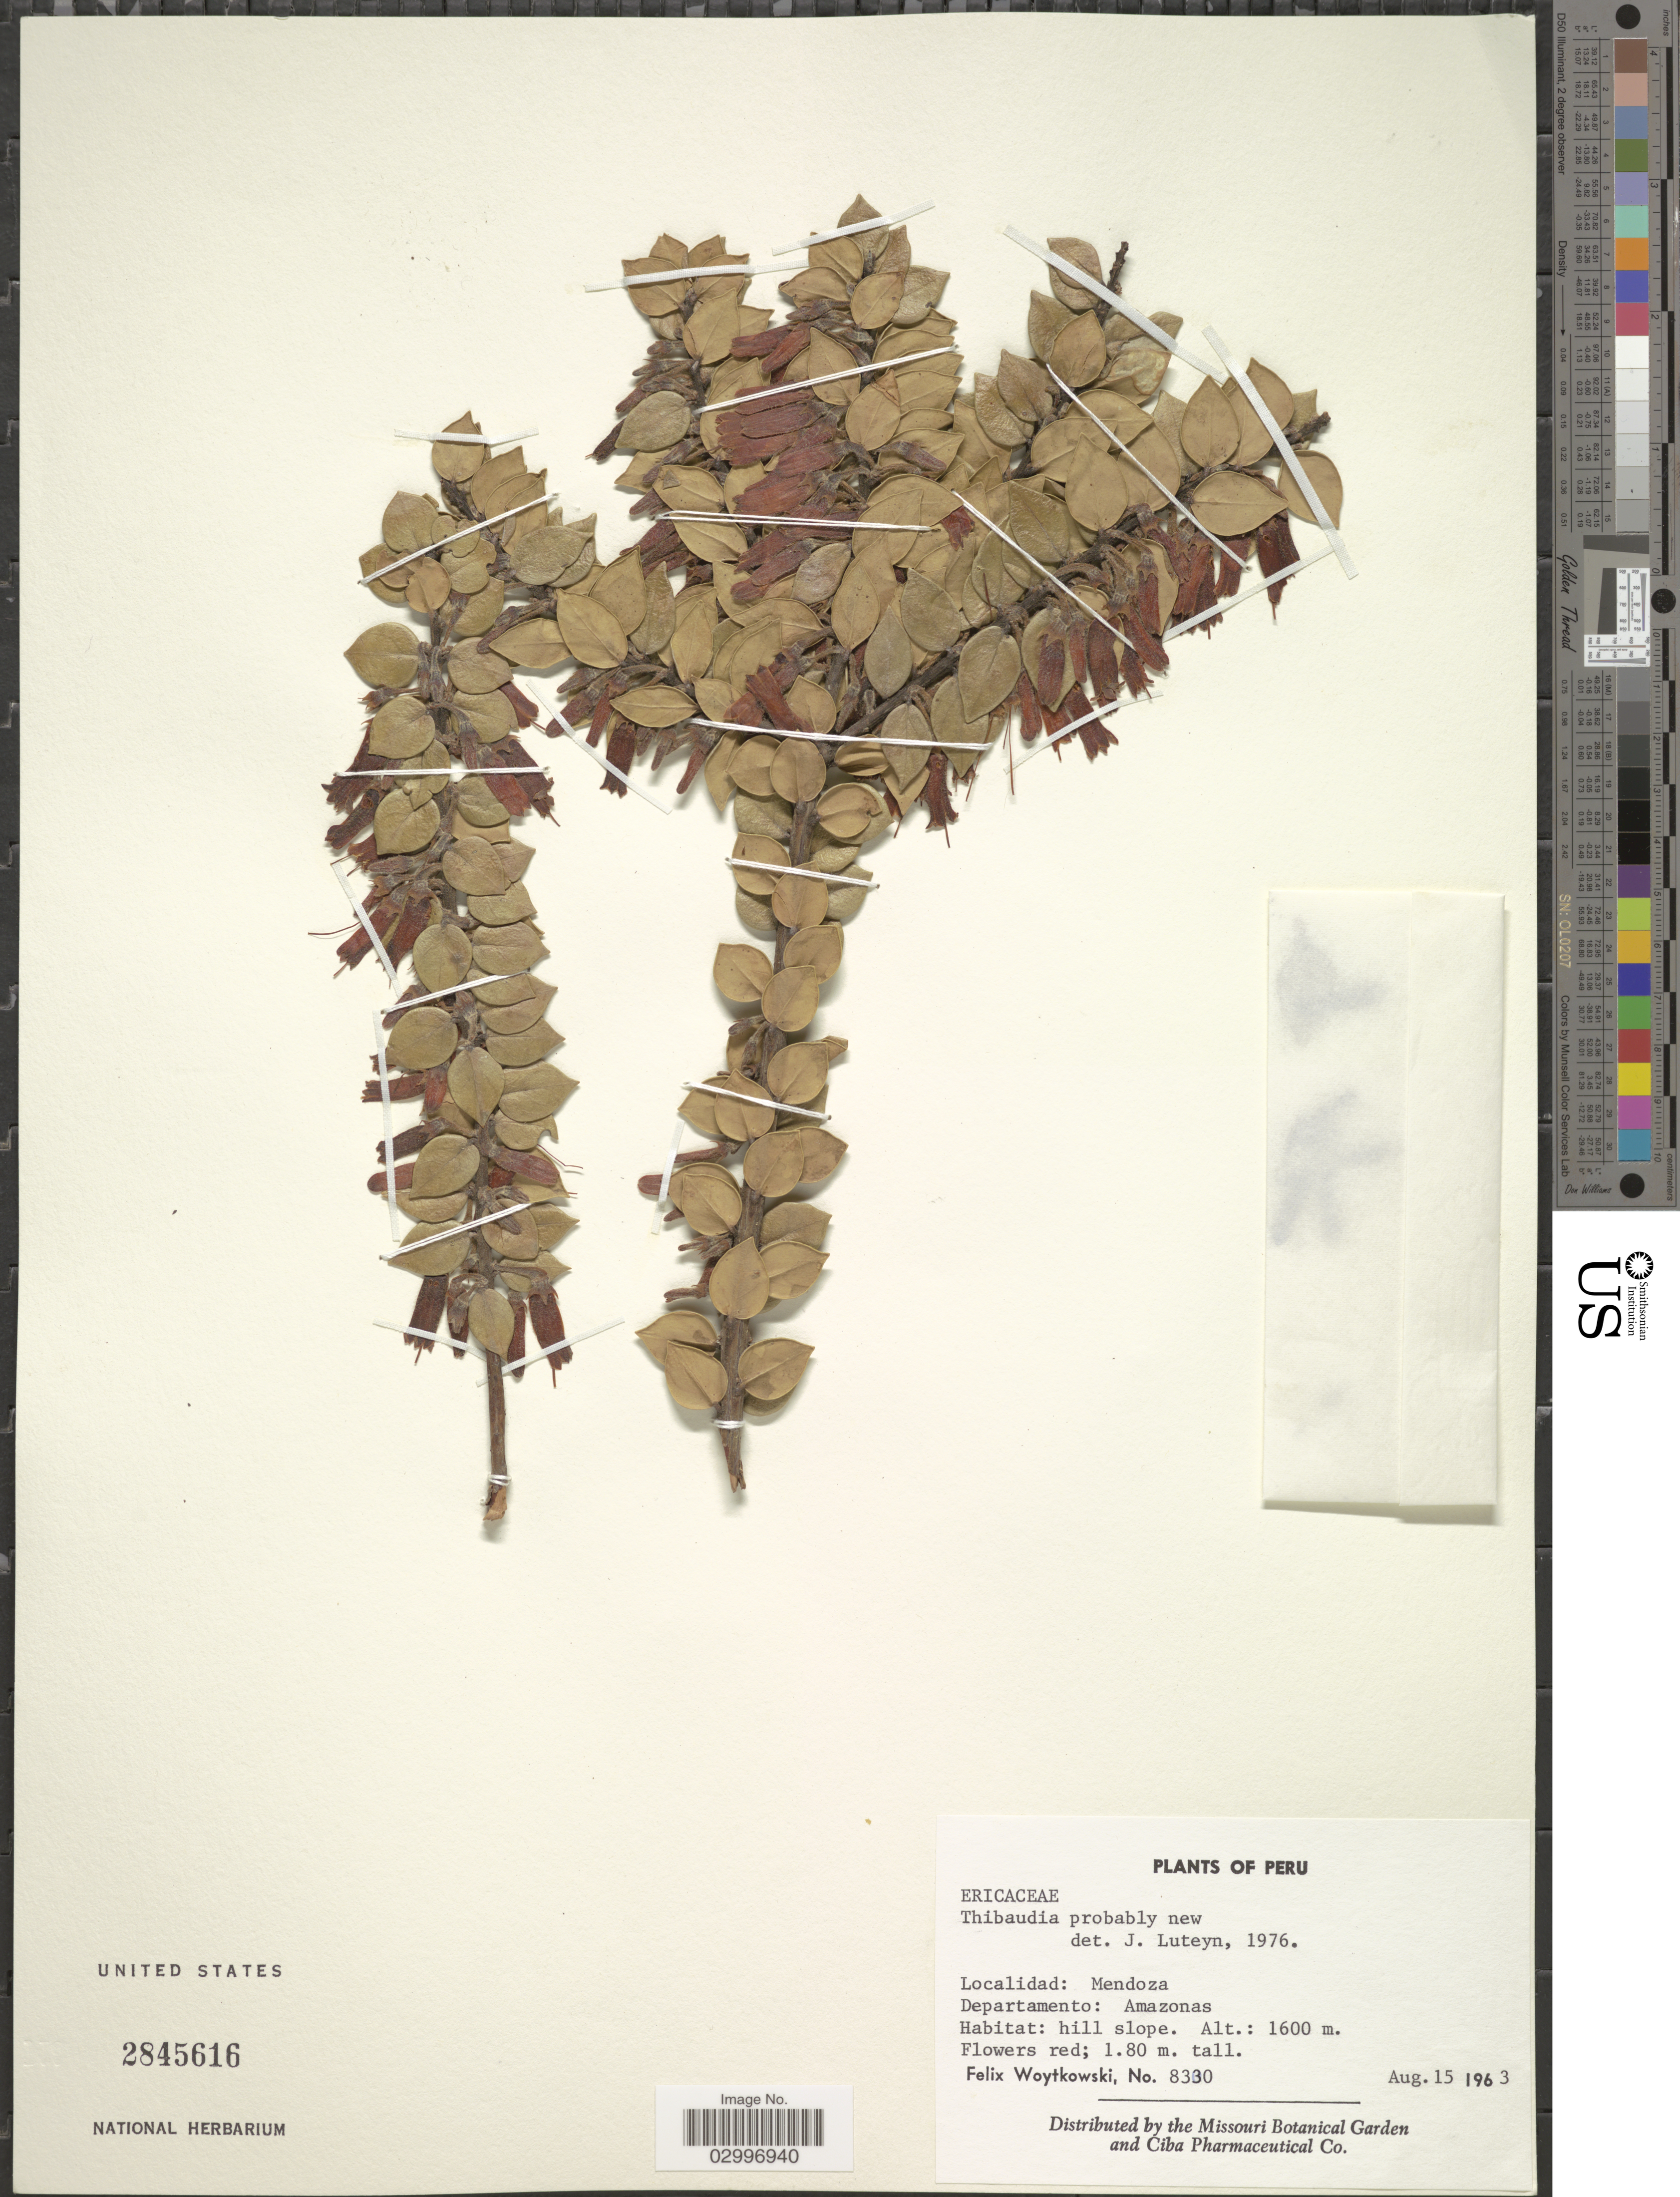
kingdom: Plantae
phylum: Tracheophyta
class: Magnoliopsida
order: Ericales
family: Ericaceae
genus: Thibaudia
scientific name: Thibaudia sp.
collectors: F. Woytkowski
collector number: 8330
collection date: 1963-08-15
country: Peru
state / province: Amazonas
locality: Mendoza, Departamento: Amazonas.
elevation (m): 1600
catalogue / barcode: US 2845616